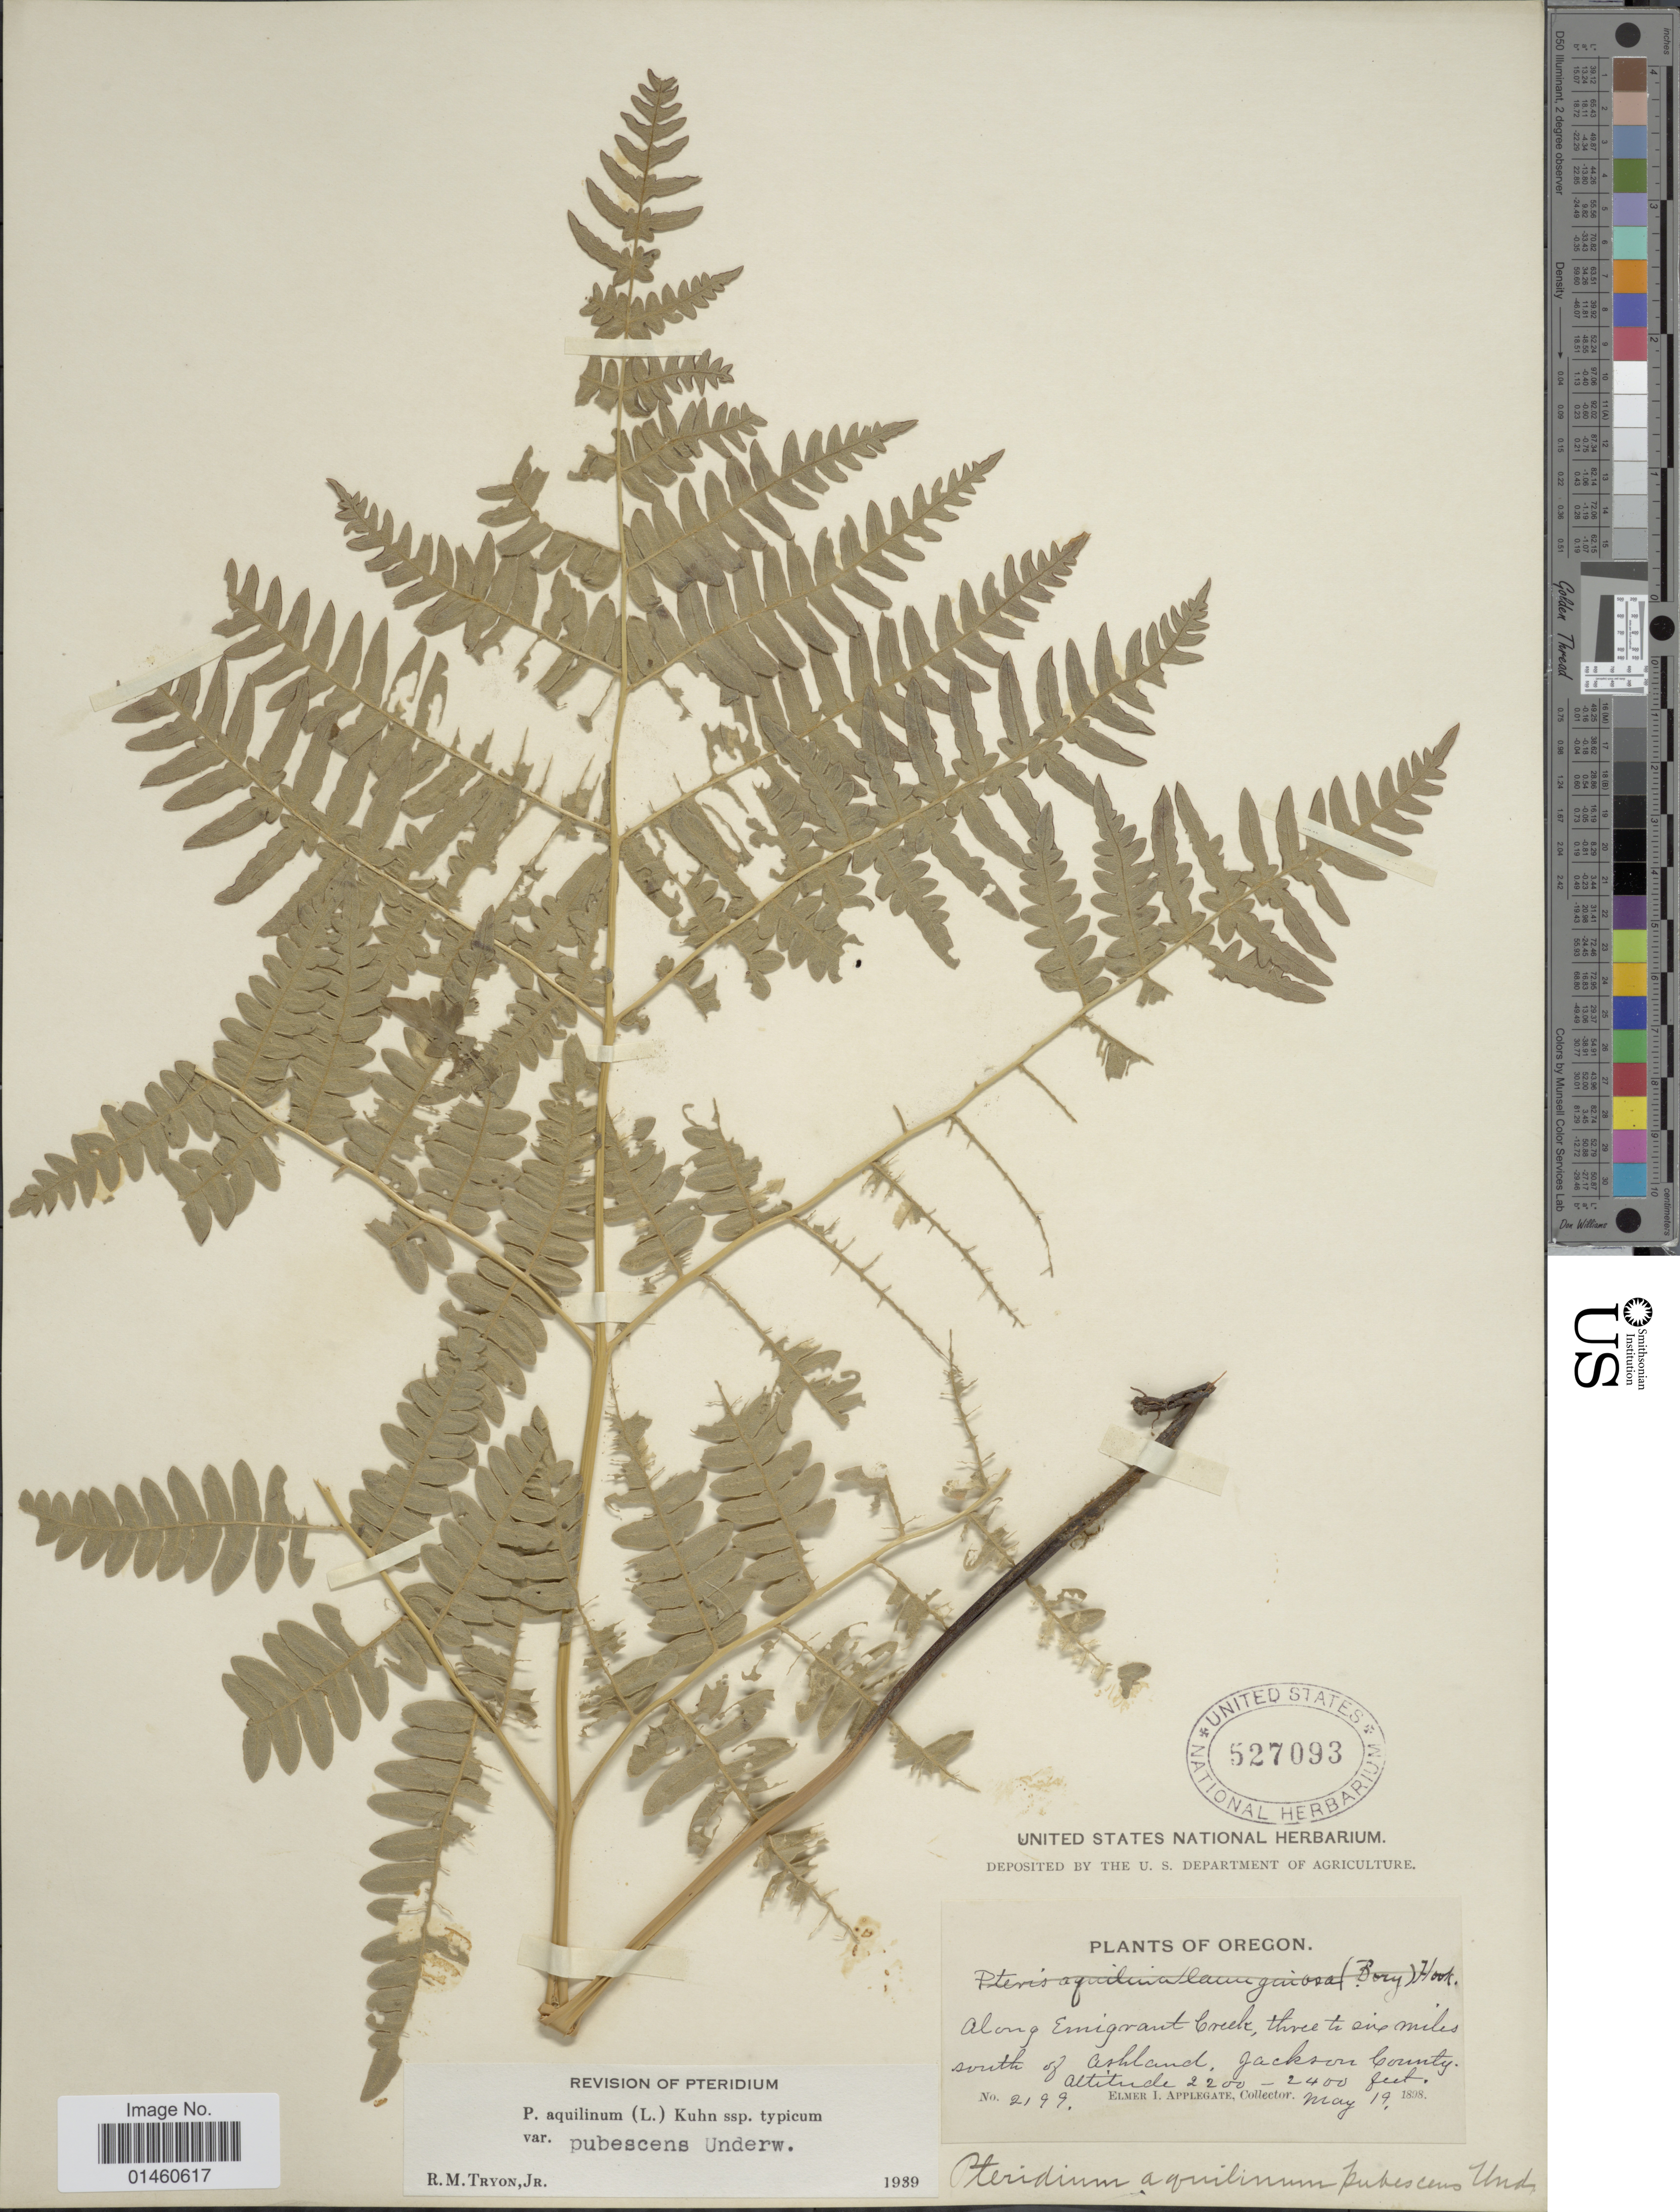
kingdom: Plantae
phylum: Tracheophyta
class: Polypodiopsida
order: Polypodiales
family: Dennstaedtiaceae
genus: Pteridium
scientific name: Pteridium pubescens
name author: (Underw.) Christenh.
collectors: E. I. Applegate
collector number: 2199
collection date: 1898-05-19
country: United States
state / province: Oregon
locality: Along Emigrant Creek, three to six miles south of Ashland, Jackson County.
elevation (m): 671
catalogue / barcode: US 527093